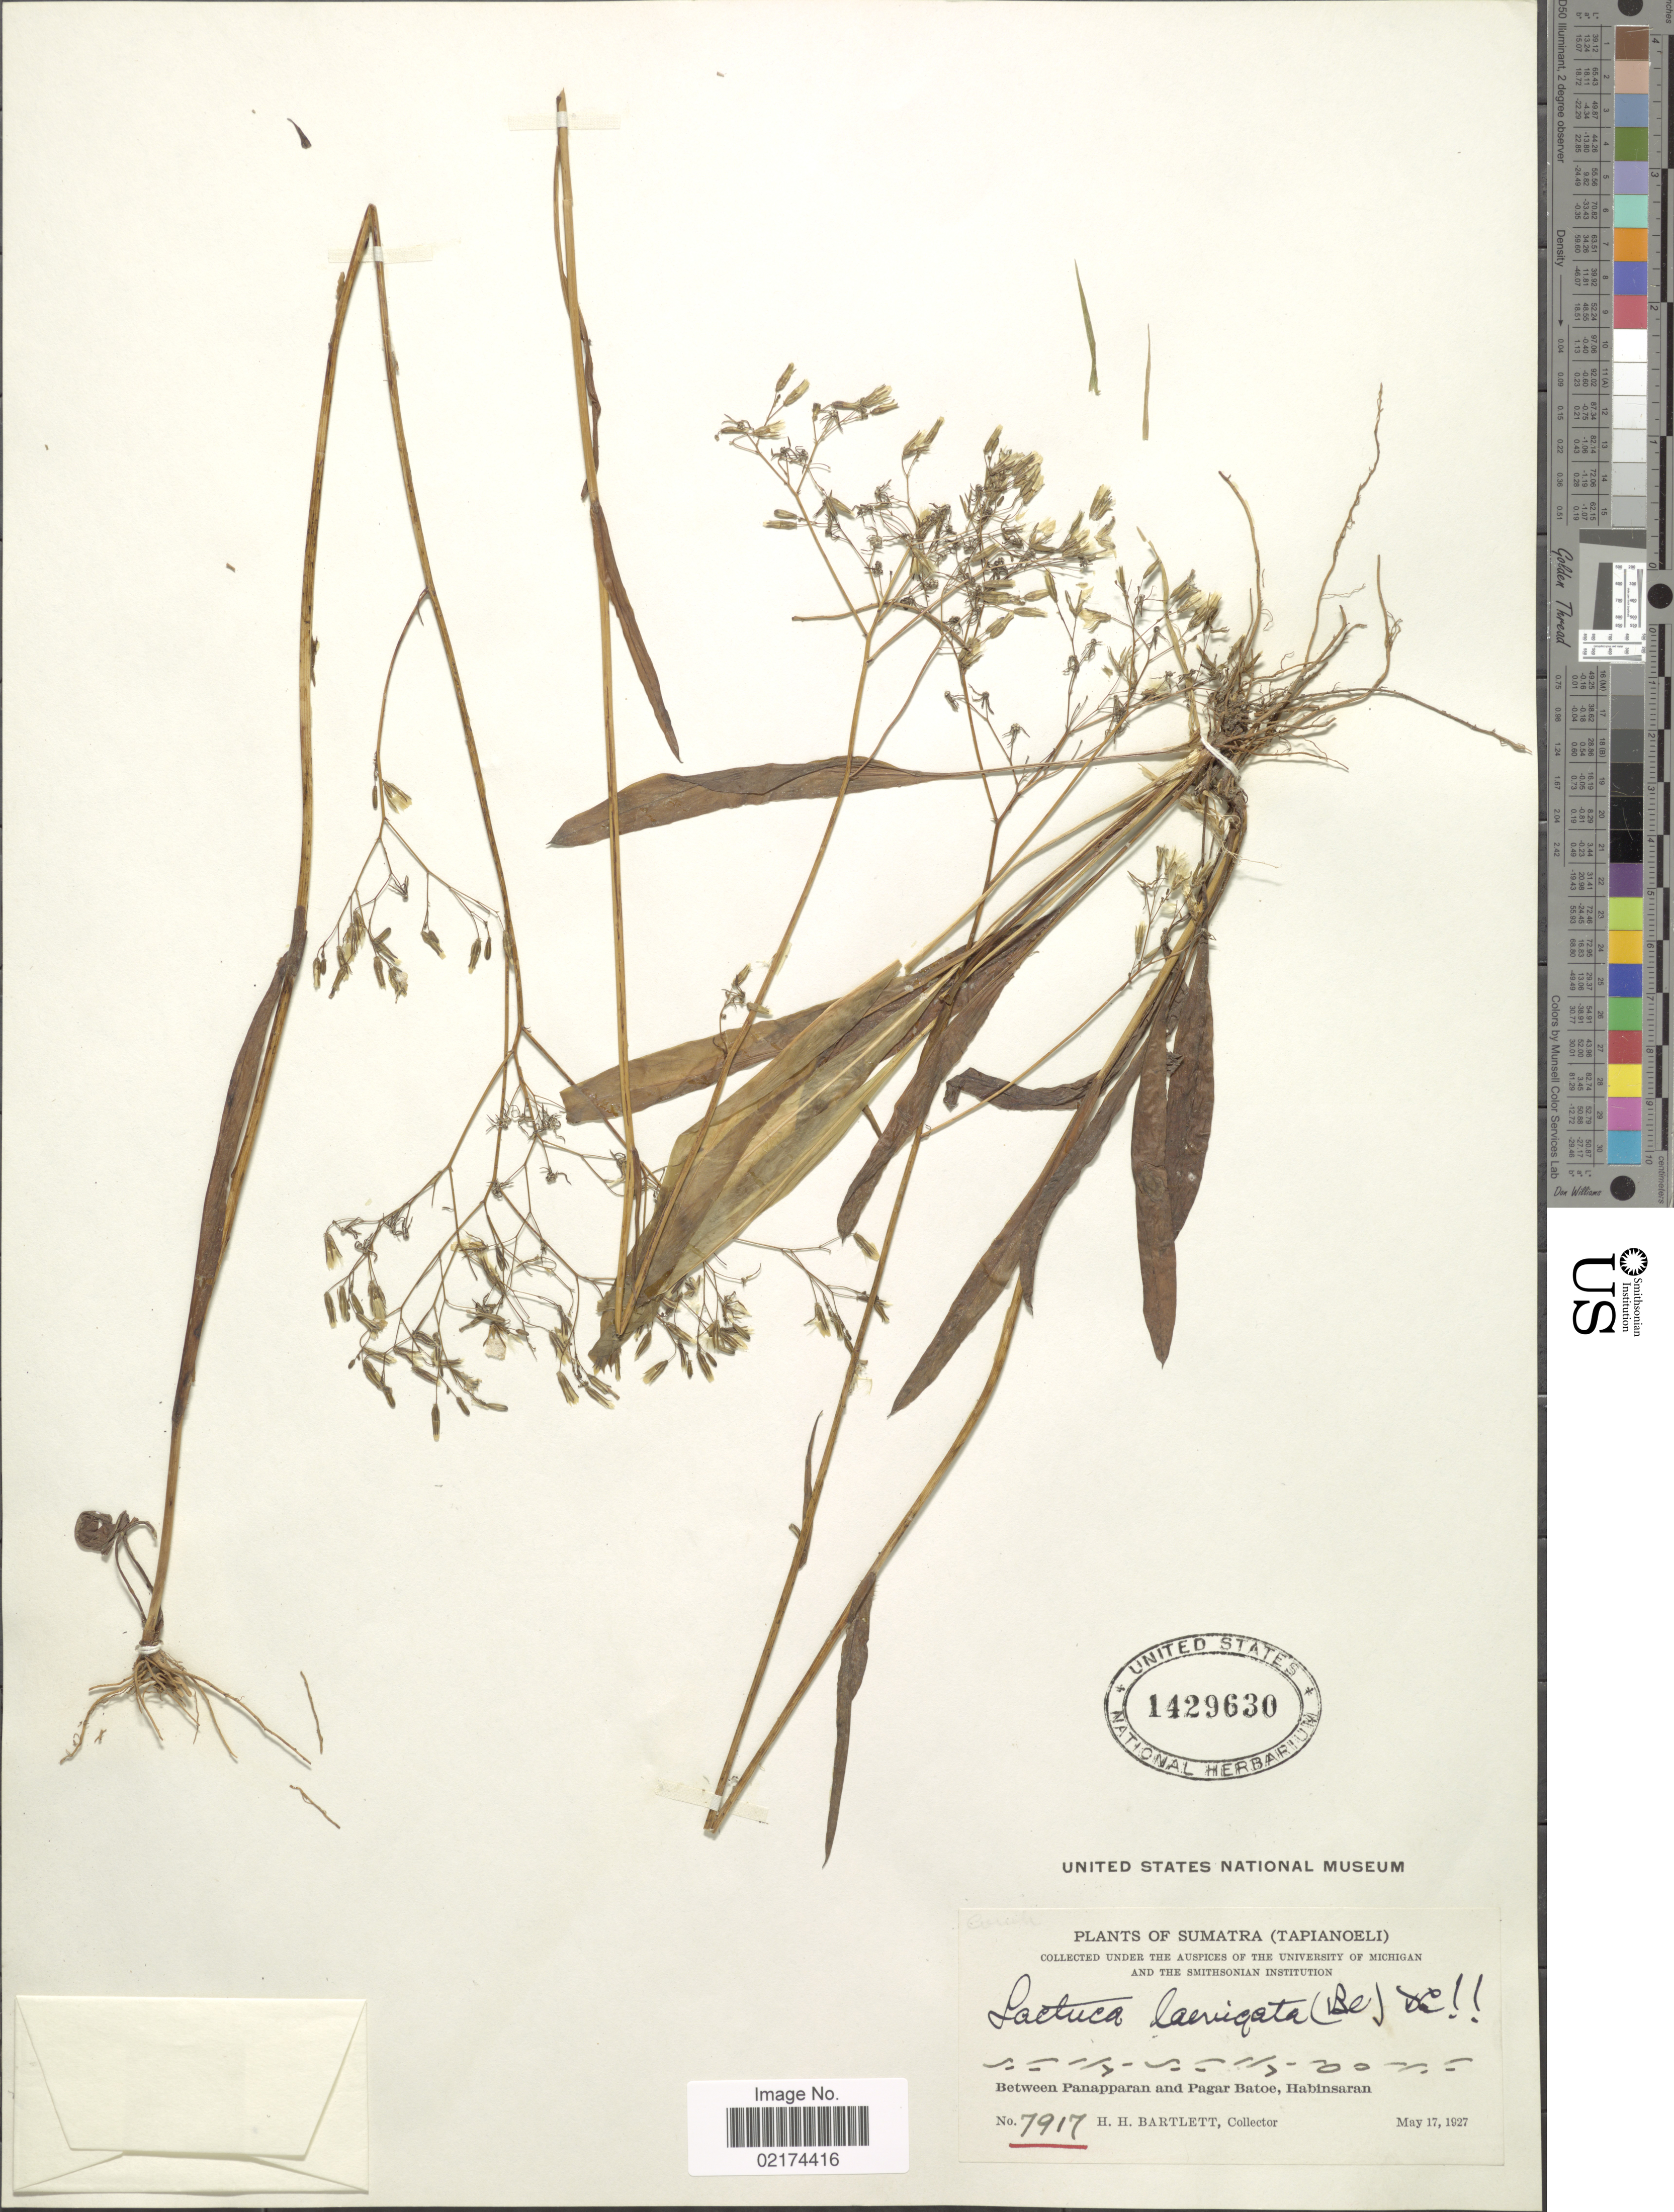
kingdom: Plantae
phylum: Tracheophyta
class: Magnoliopsida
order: Asterales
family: Asteraceae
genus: Lactuca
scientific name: Lactuca laevigata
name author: (Blume) DC.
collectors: H. H. Bartlett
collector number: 7917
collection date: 1927-05-17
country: Indonesia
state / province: Sumatra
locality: Sumatra (Tapianoeli) Between Panapparan and Pagar Batoe, Habinsaran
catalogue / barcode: US 1429630